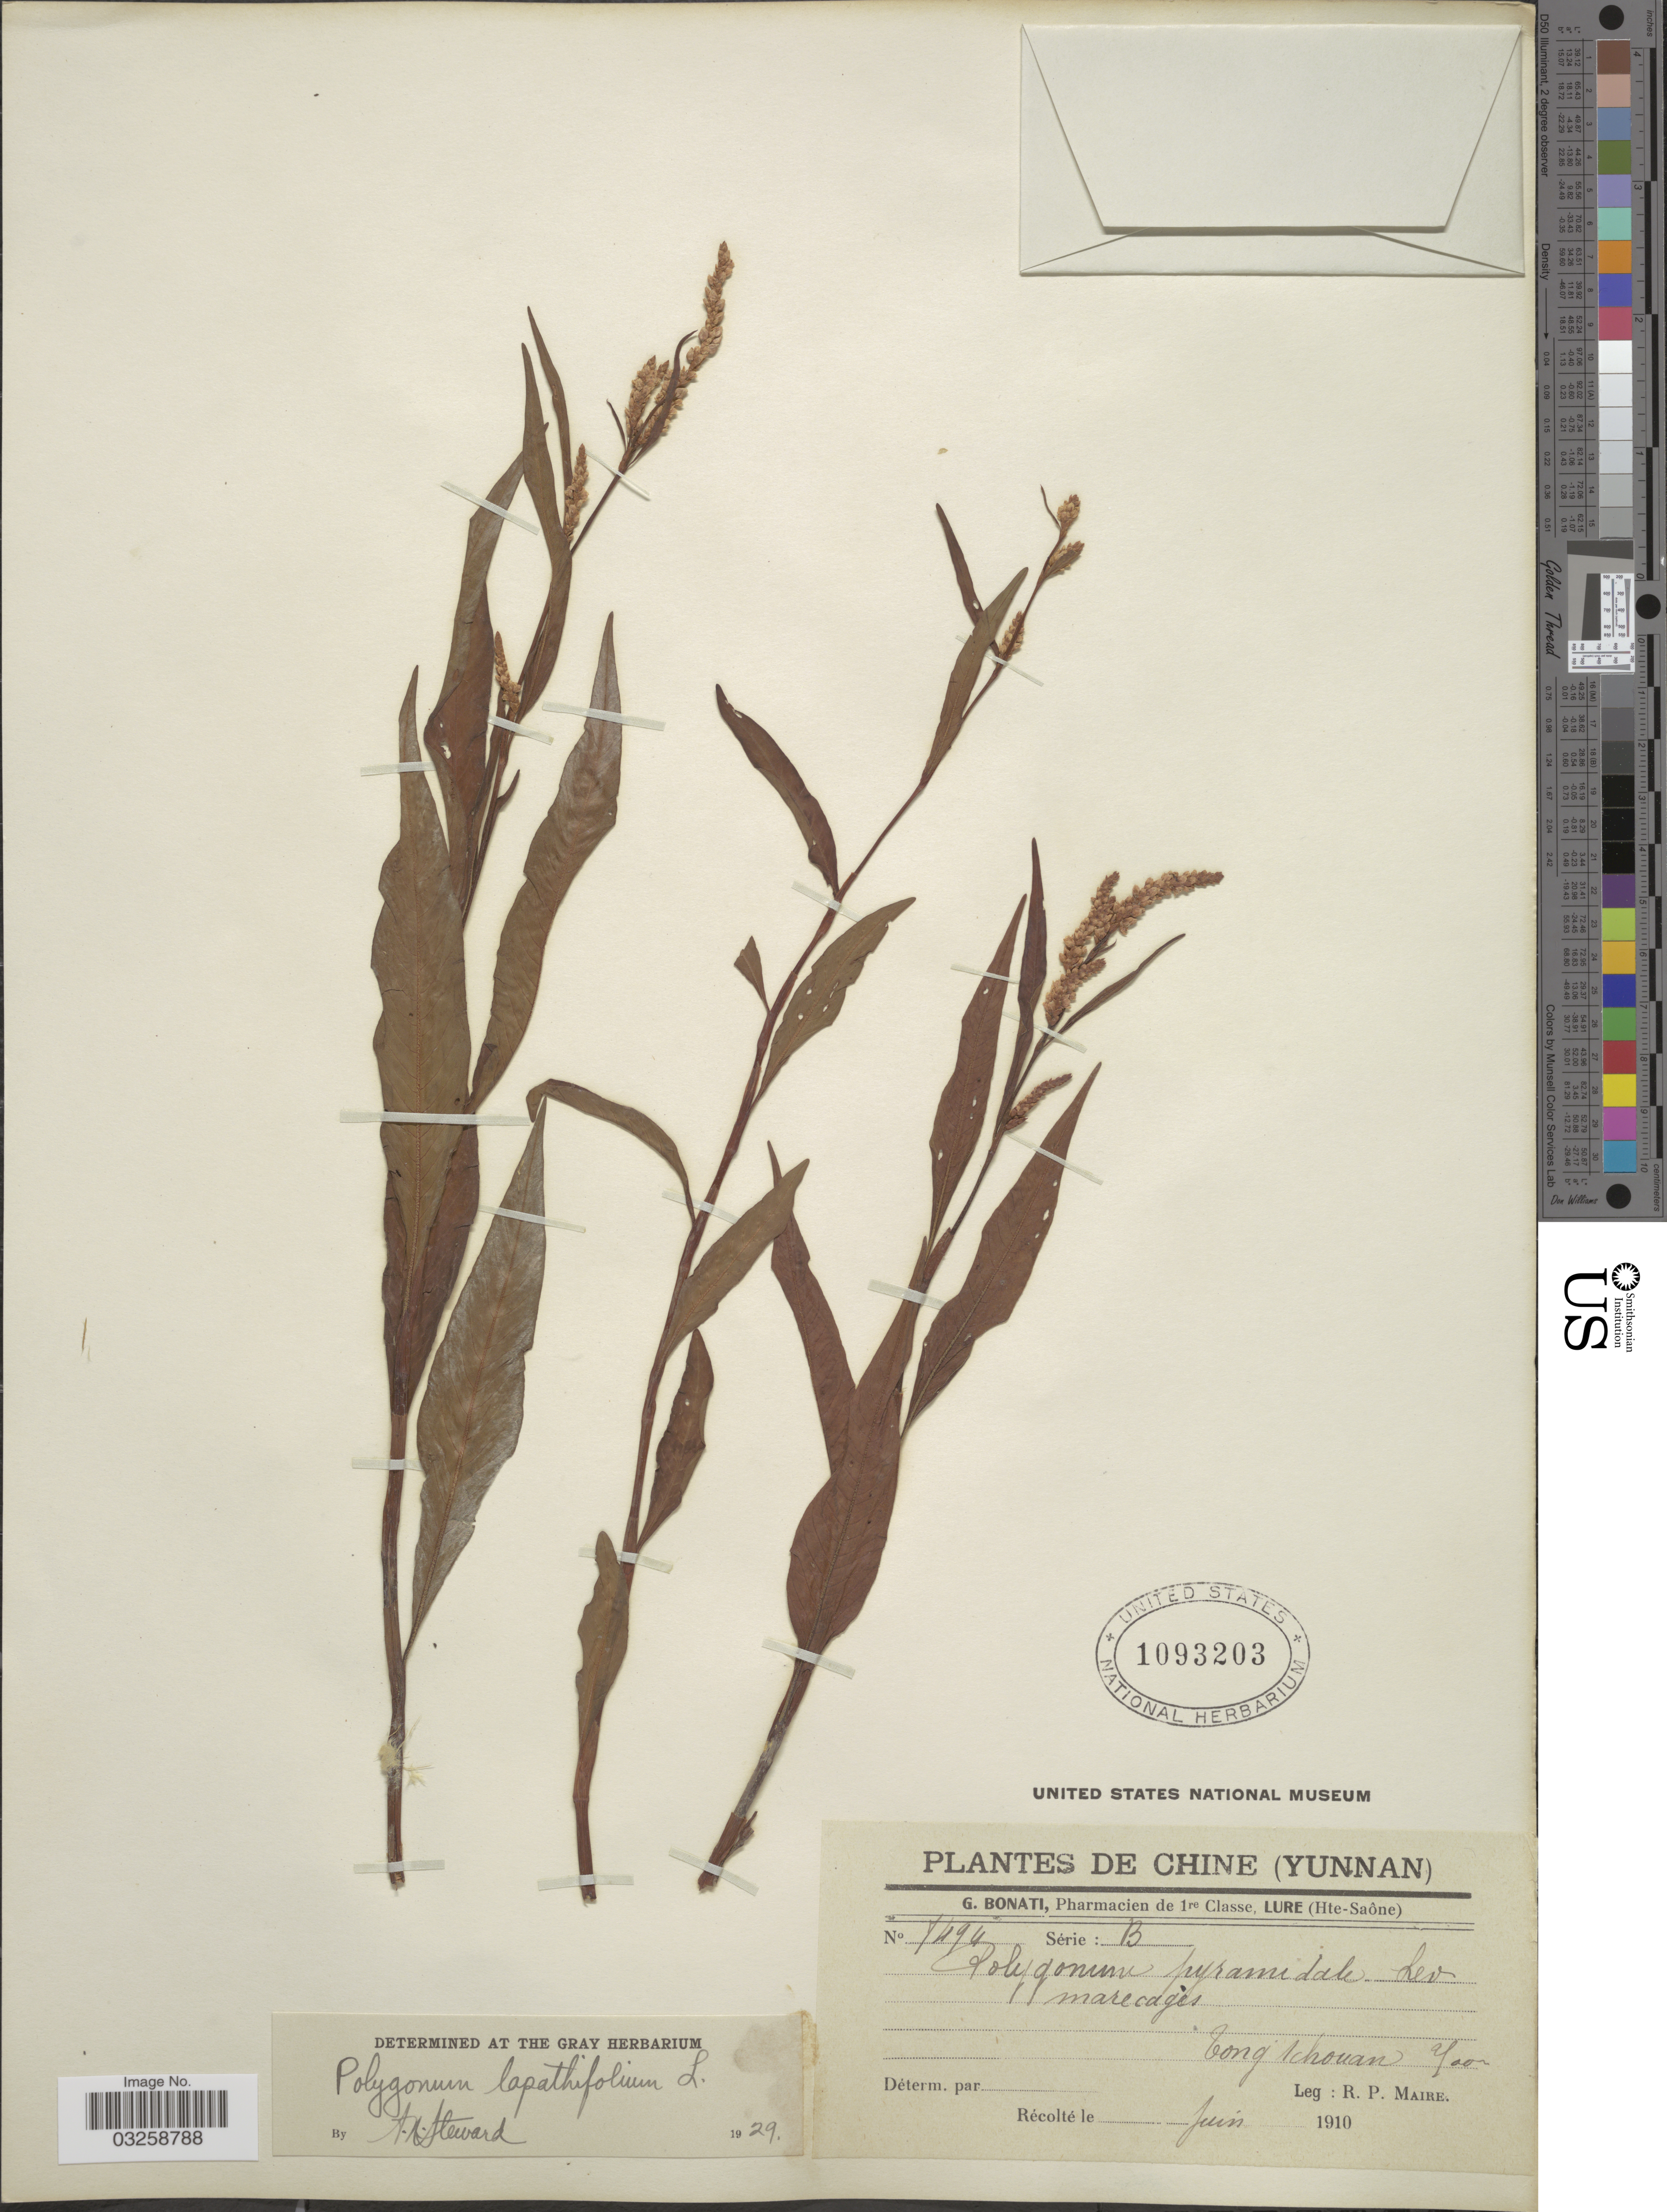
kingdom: Plantae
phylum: Tracheophyta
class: Magnoliopsida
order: Caryophyllales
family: Polygonaceae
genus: Polygonum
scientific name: Polygonum lapathifolium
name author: L.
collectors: R.-P. Maire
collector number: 7494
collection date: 1910-06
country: China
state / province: Yunnan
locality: Tong Tchouan.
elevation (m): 100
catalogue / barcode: US 1093203